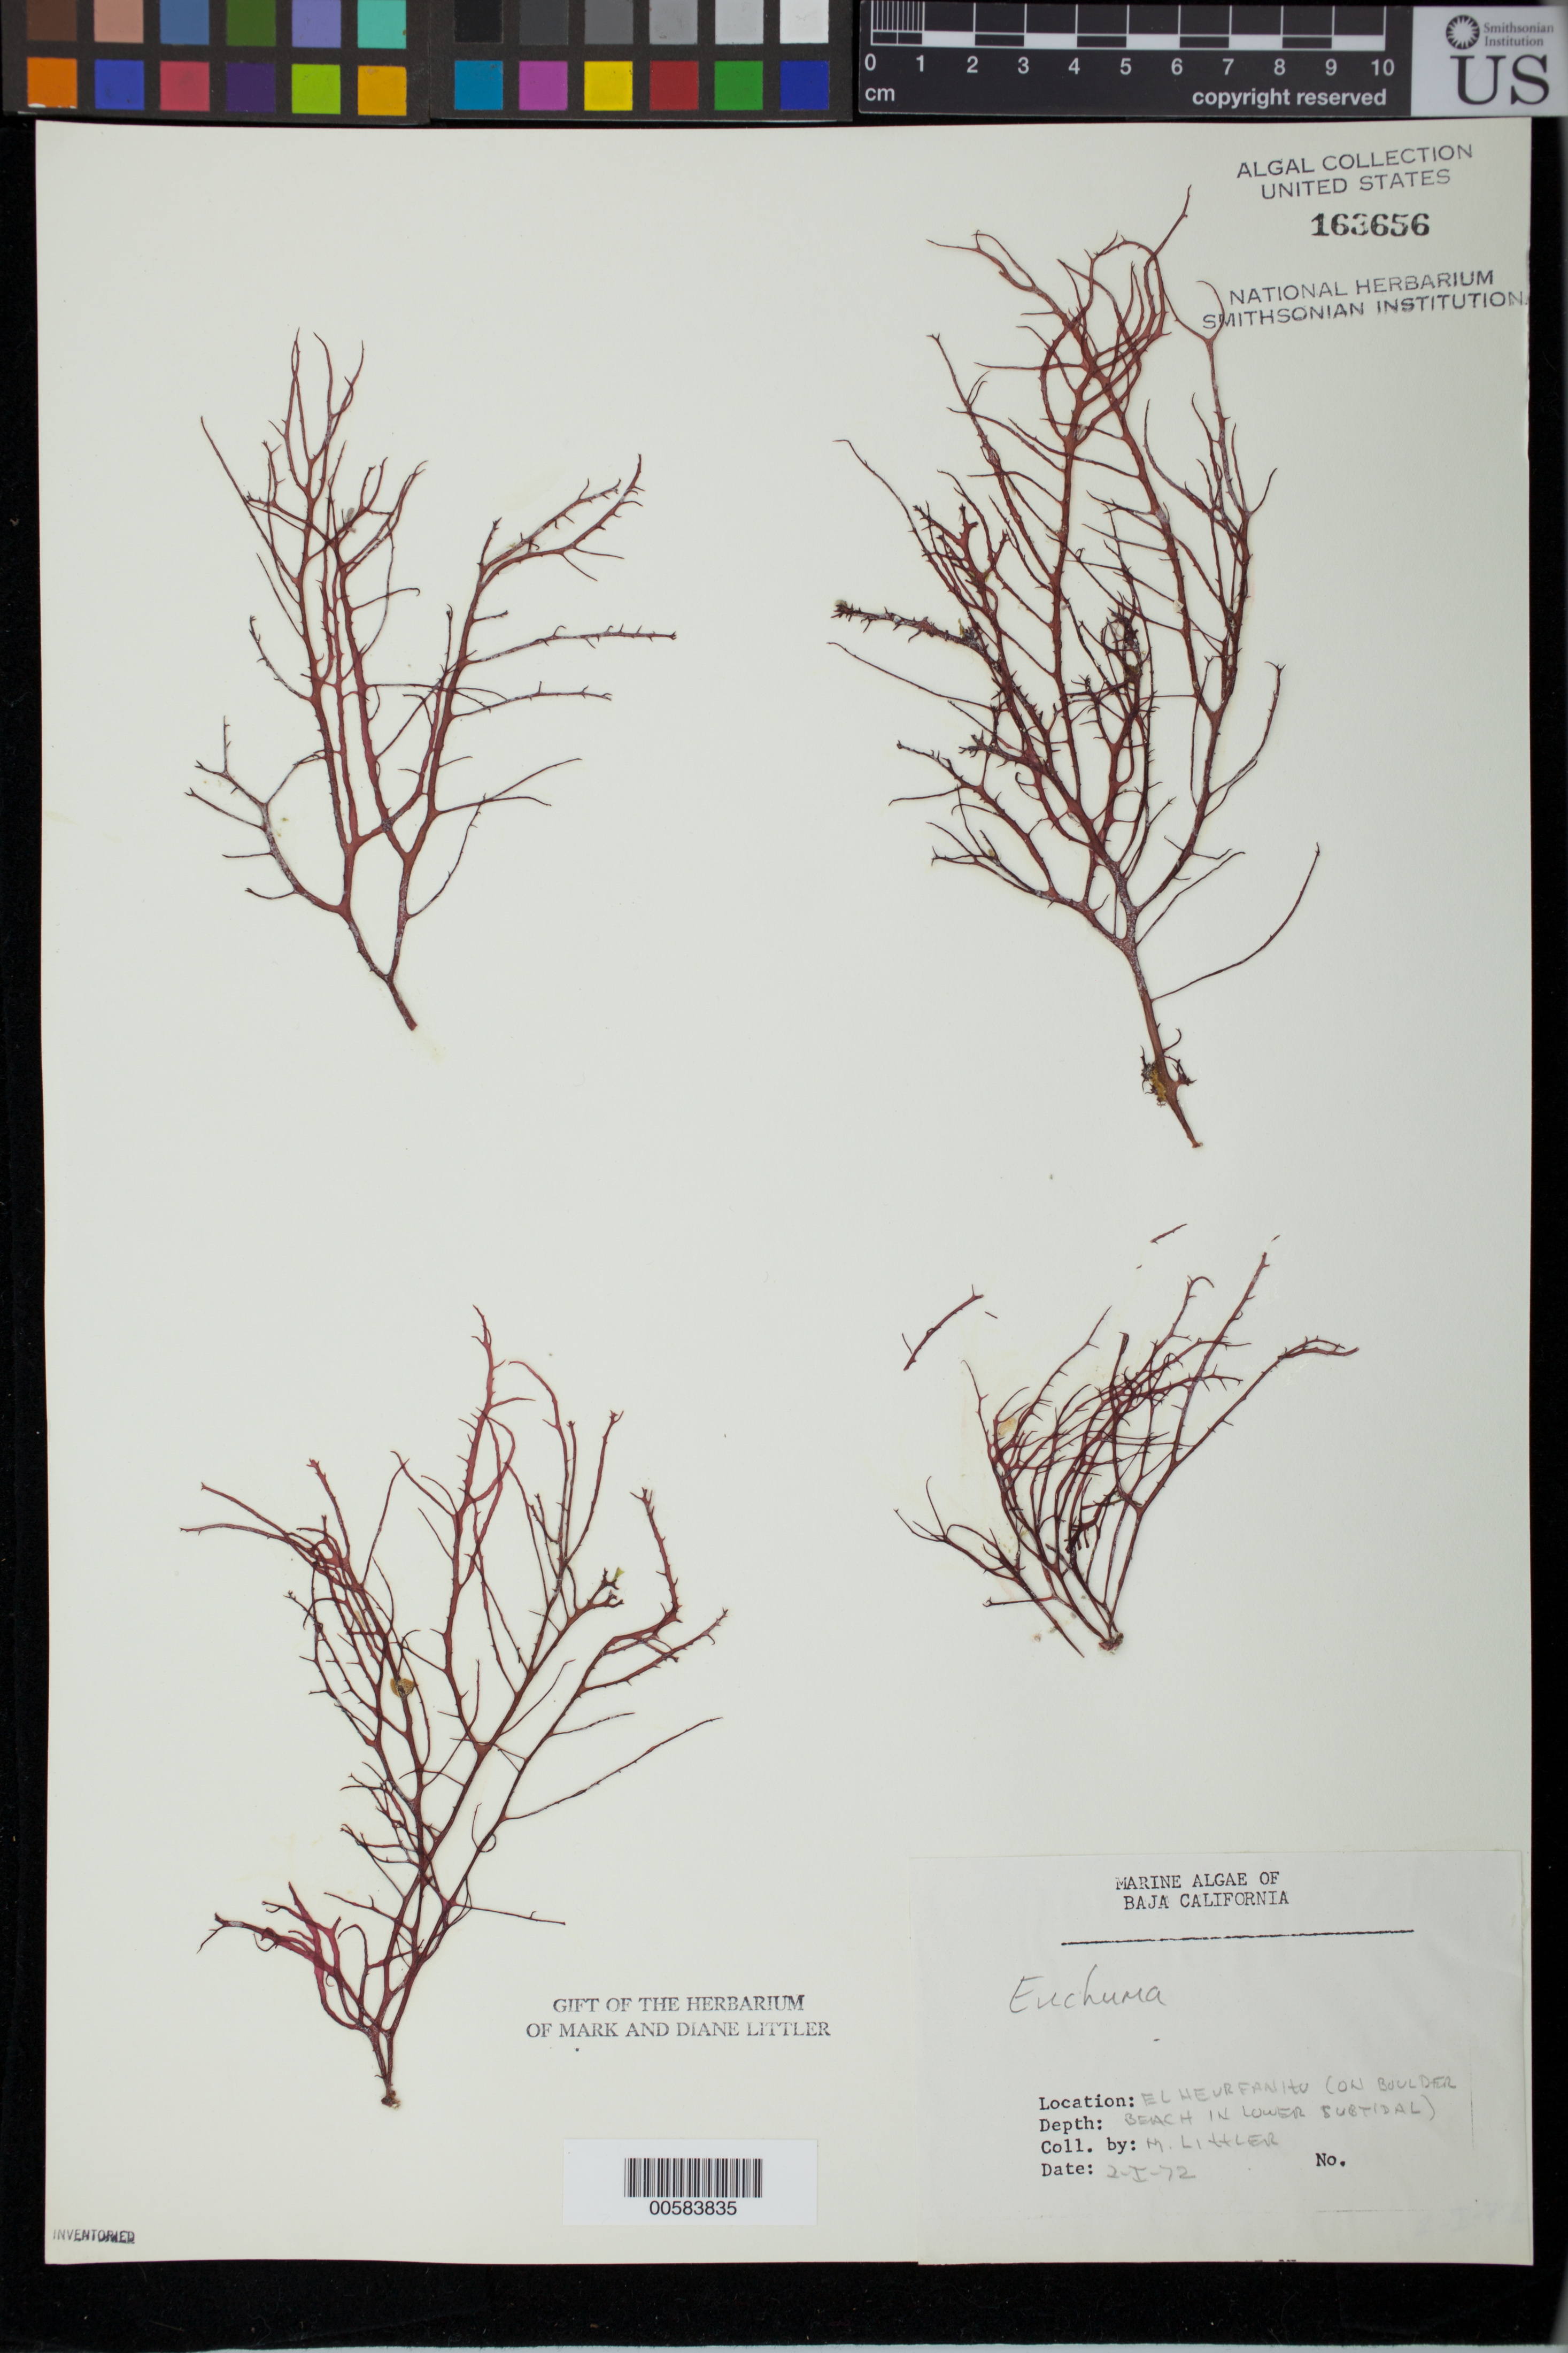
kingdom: Plantae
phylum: Rhodophyta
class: Florideophyceae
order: Gigartinales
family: Solieriaceae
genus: Eucheuma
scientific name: Eucheuma sp.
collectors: M. M. Littler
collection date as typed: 02 Jan 1972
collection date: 1972-01-02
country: Mexico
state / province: Baja California Norte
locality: El Heurfanito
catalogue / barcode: US 163656